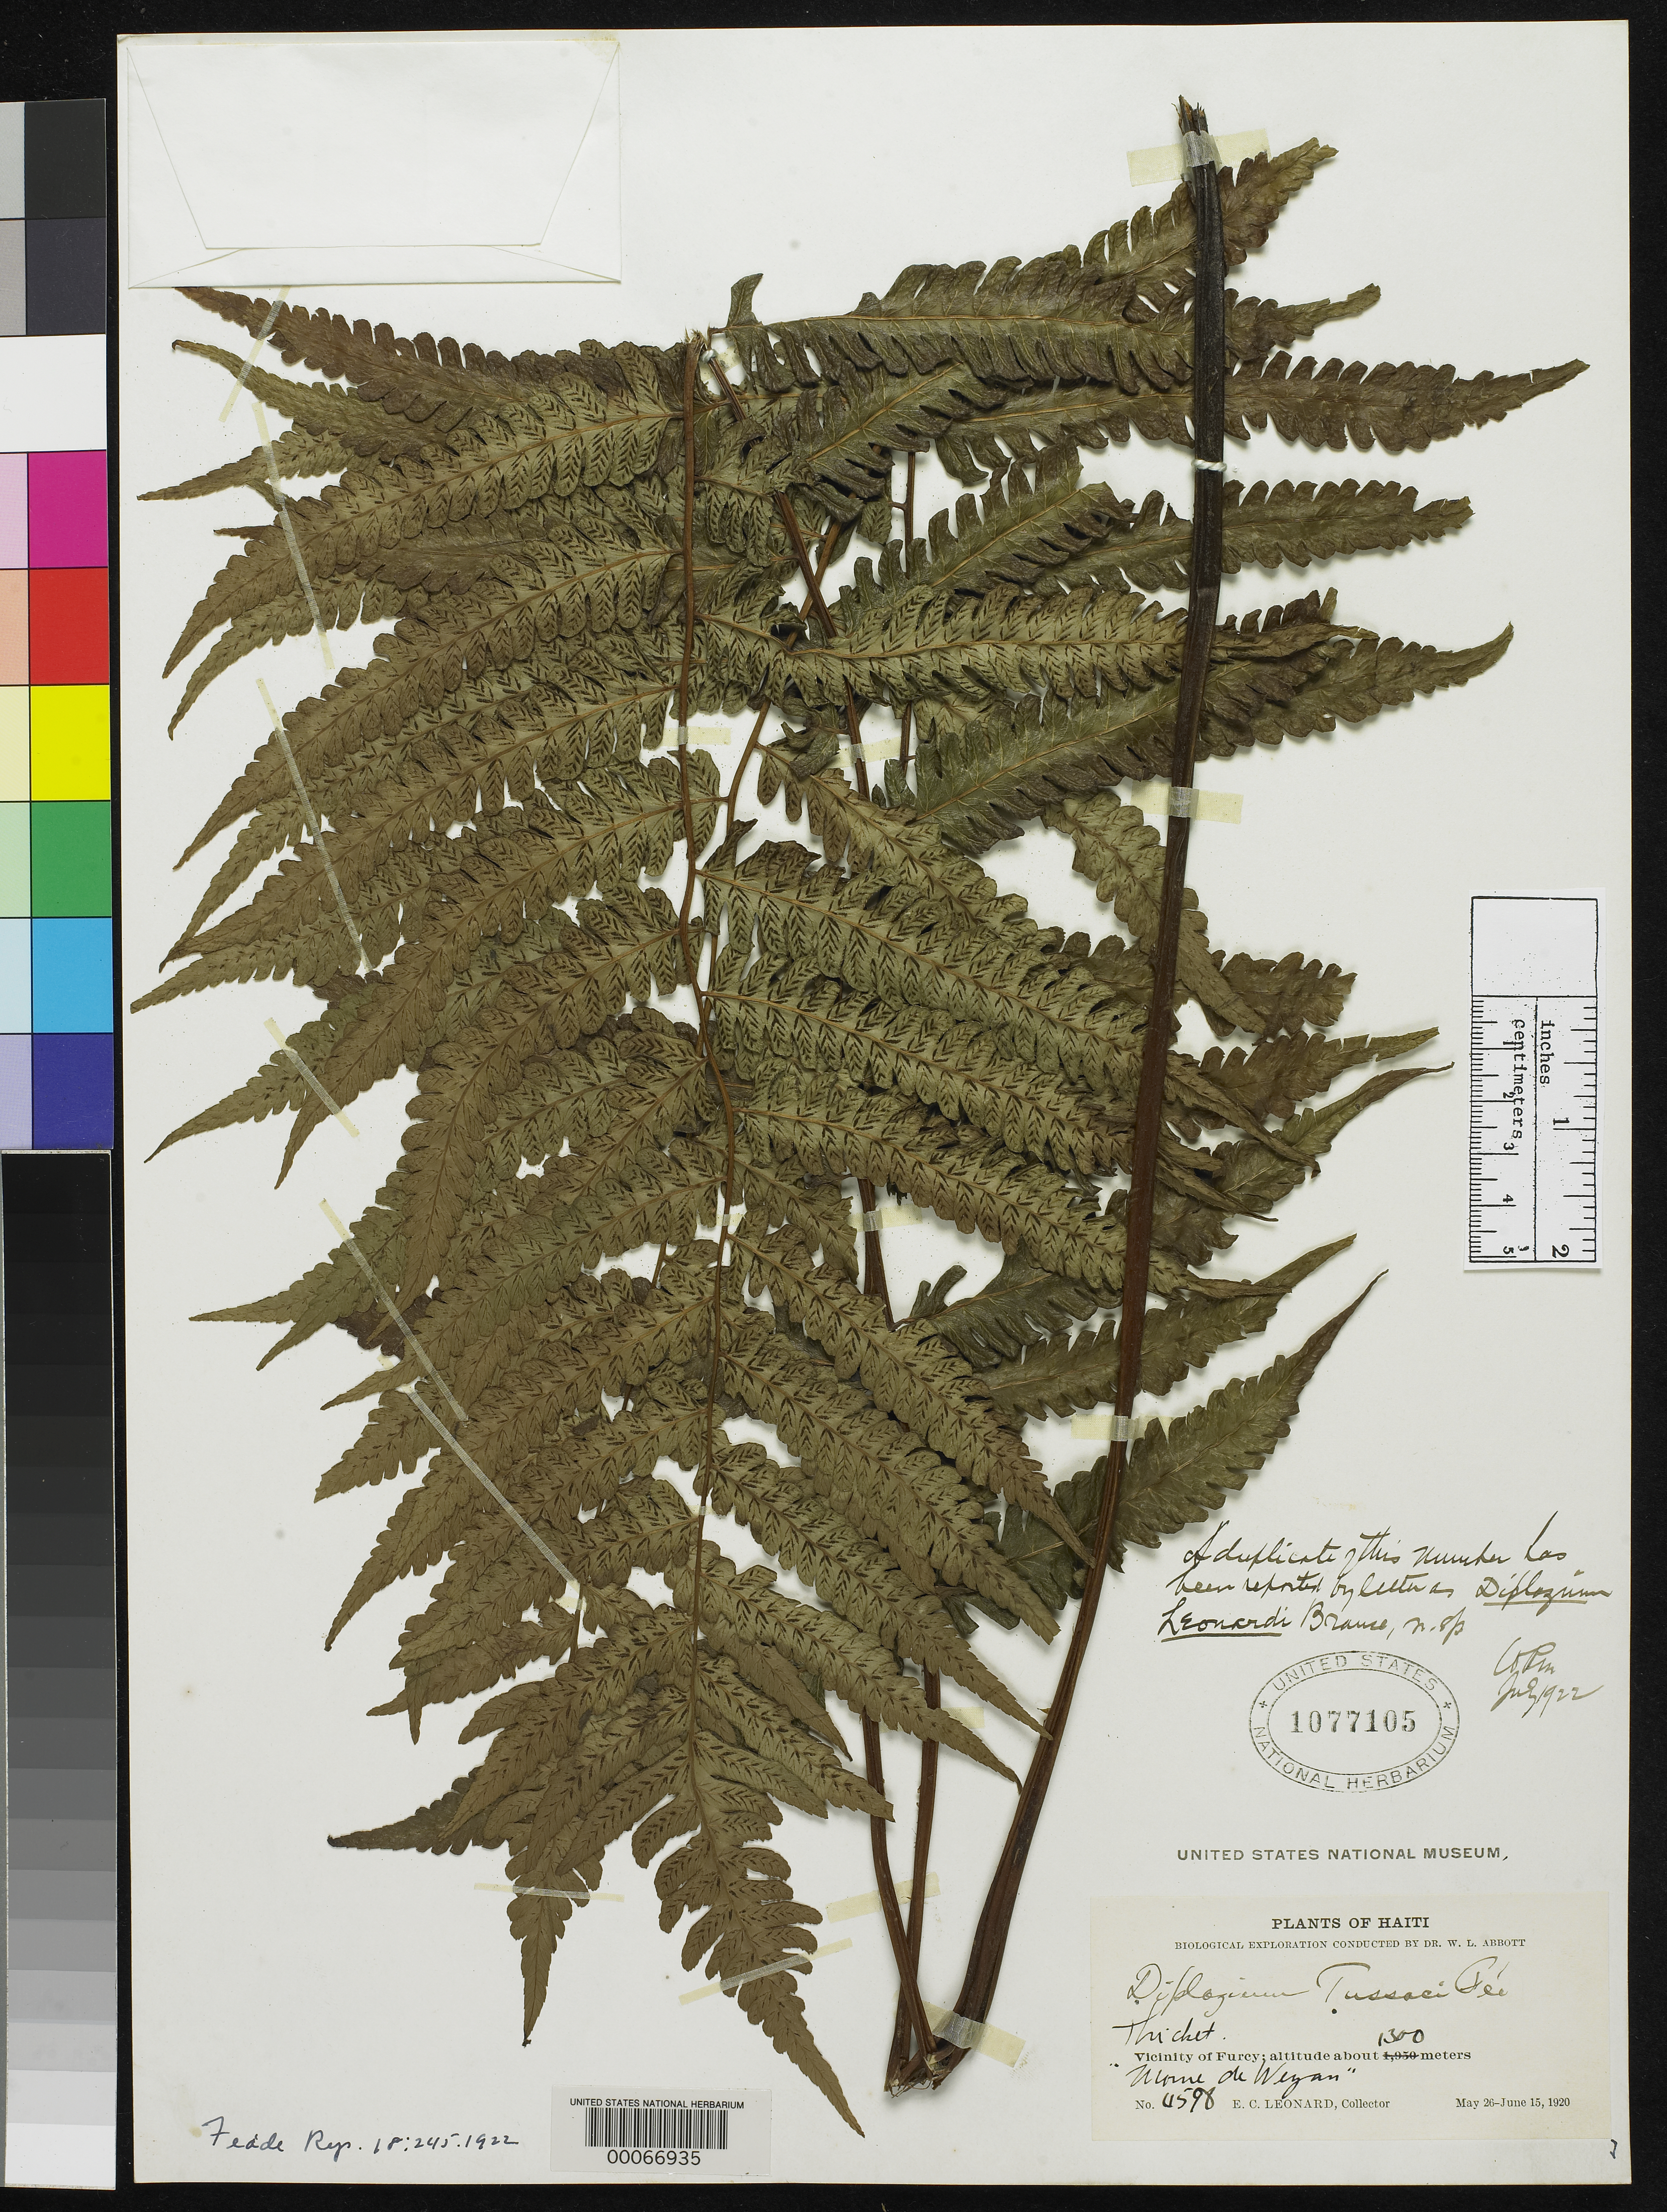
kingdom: Plantae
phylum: Tracheophyta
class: Polypodiopsida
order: Polypodiales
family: Athyriaceae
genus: Diplazium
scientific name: Diplazium leonardii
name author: Brause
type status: Isotype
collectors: E. C. Leonard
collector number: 4598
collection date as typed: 26 May 1920 to 15 Jun 1920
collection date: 1920-05-26/1920-06-15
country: Haiti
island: Hispaniola Island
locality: Vicinity of Furcy.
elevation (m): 1300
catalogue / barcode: US 1077105